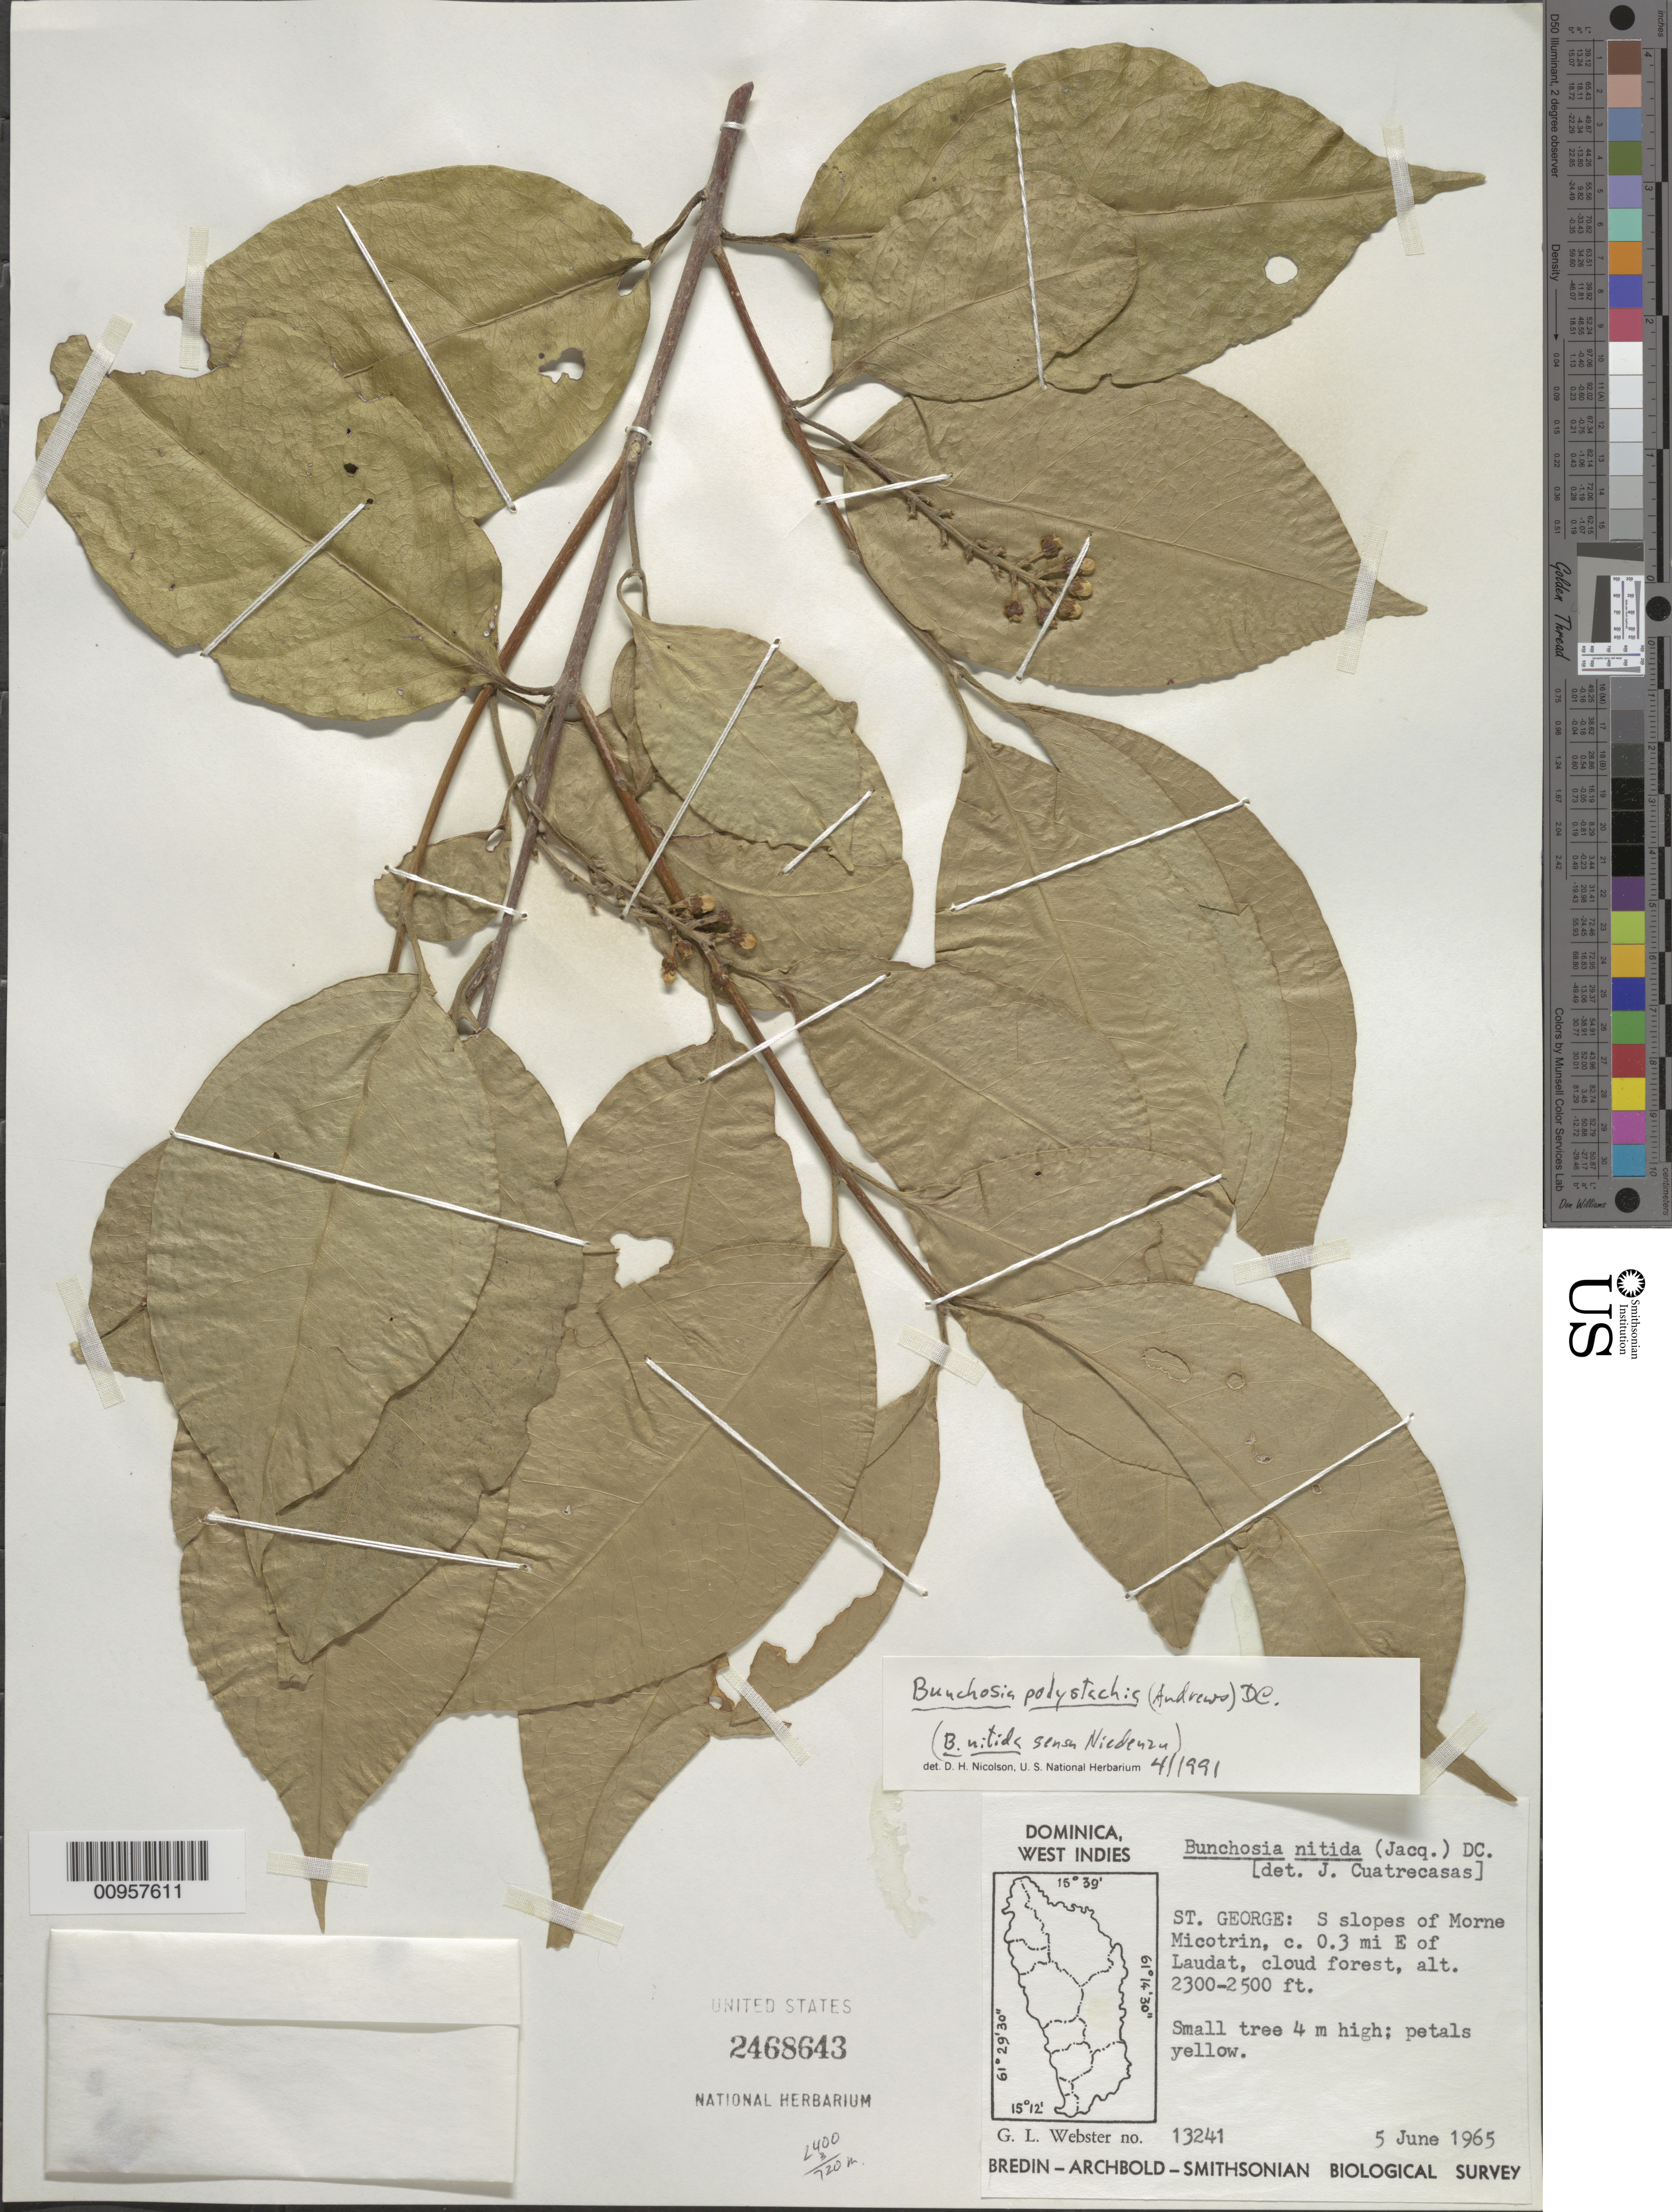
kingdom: Plantae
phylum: Tracheophyta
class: Magnoliopsida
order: Malpighiales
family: Malpighiaceae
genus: Bunchosia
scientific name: Bunchosia polystachya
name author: (Andrews) DC.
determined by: Nicolson, Dan H.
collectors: G. L. Webster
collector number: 13241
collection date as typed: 05 Jun 1965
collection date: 1965-06-05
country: Dominica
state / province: St. George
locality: S slopes of Morne Micotrin, c. 0.3 mi E of Laudat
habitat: Cloud forest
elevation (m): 701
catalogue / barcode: US 2468643